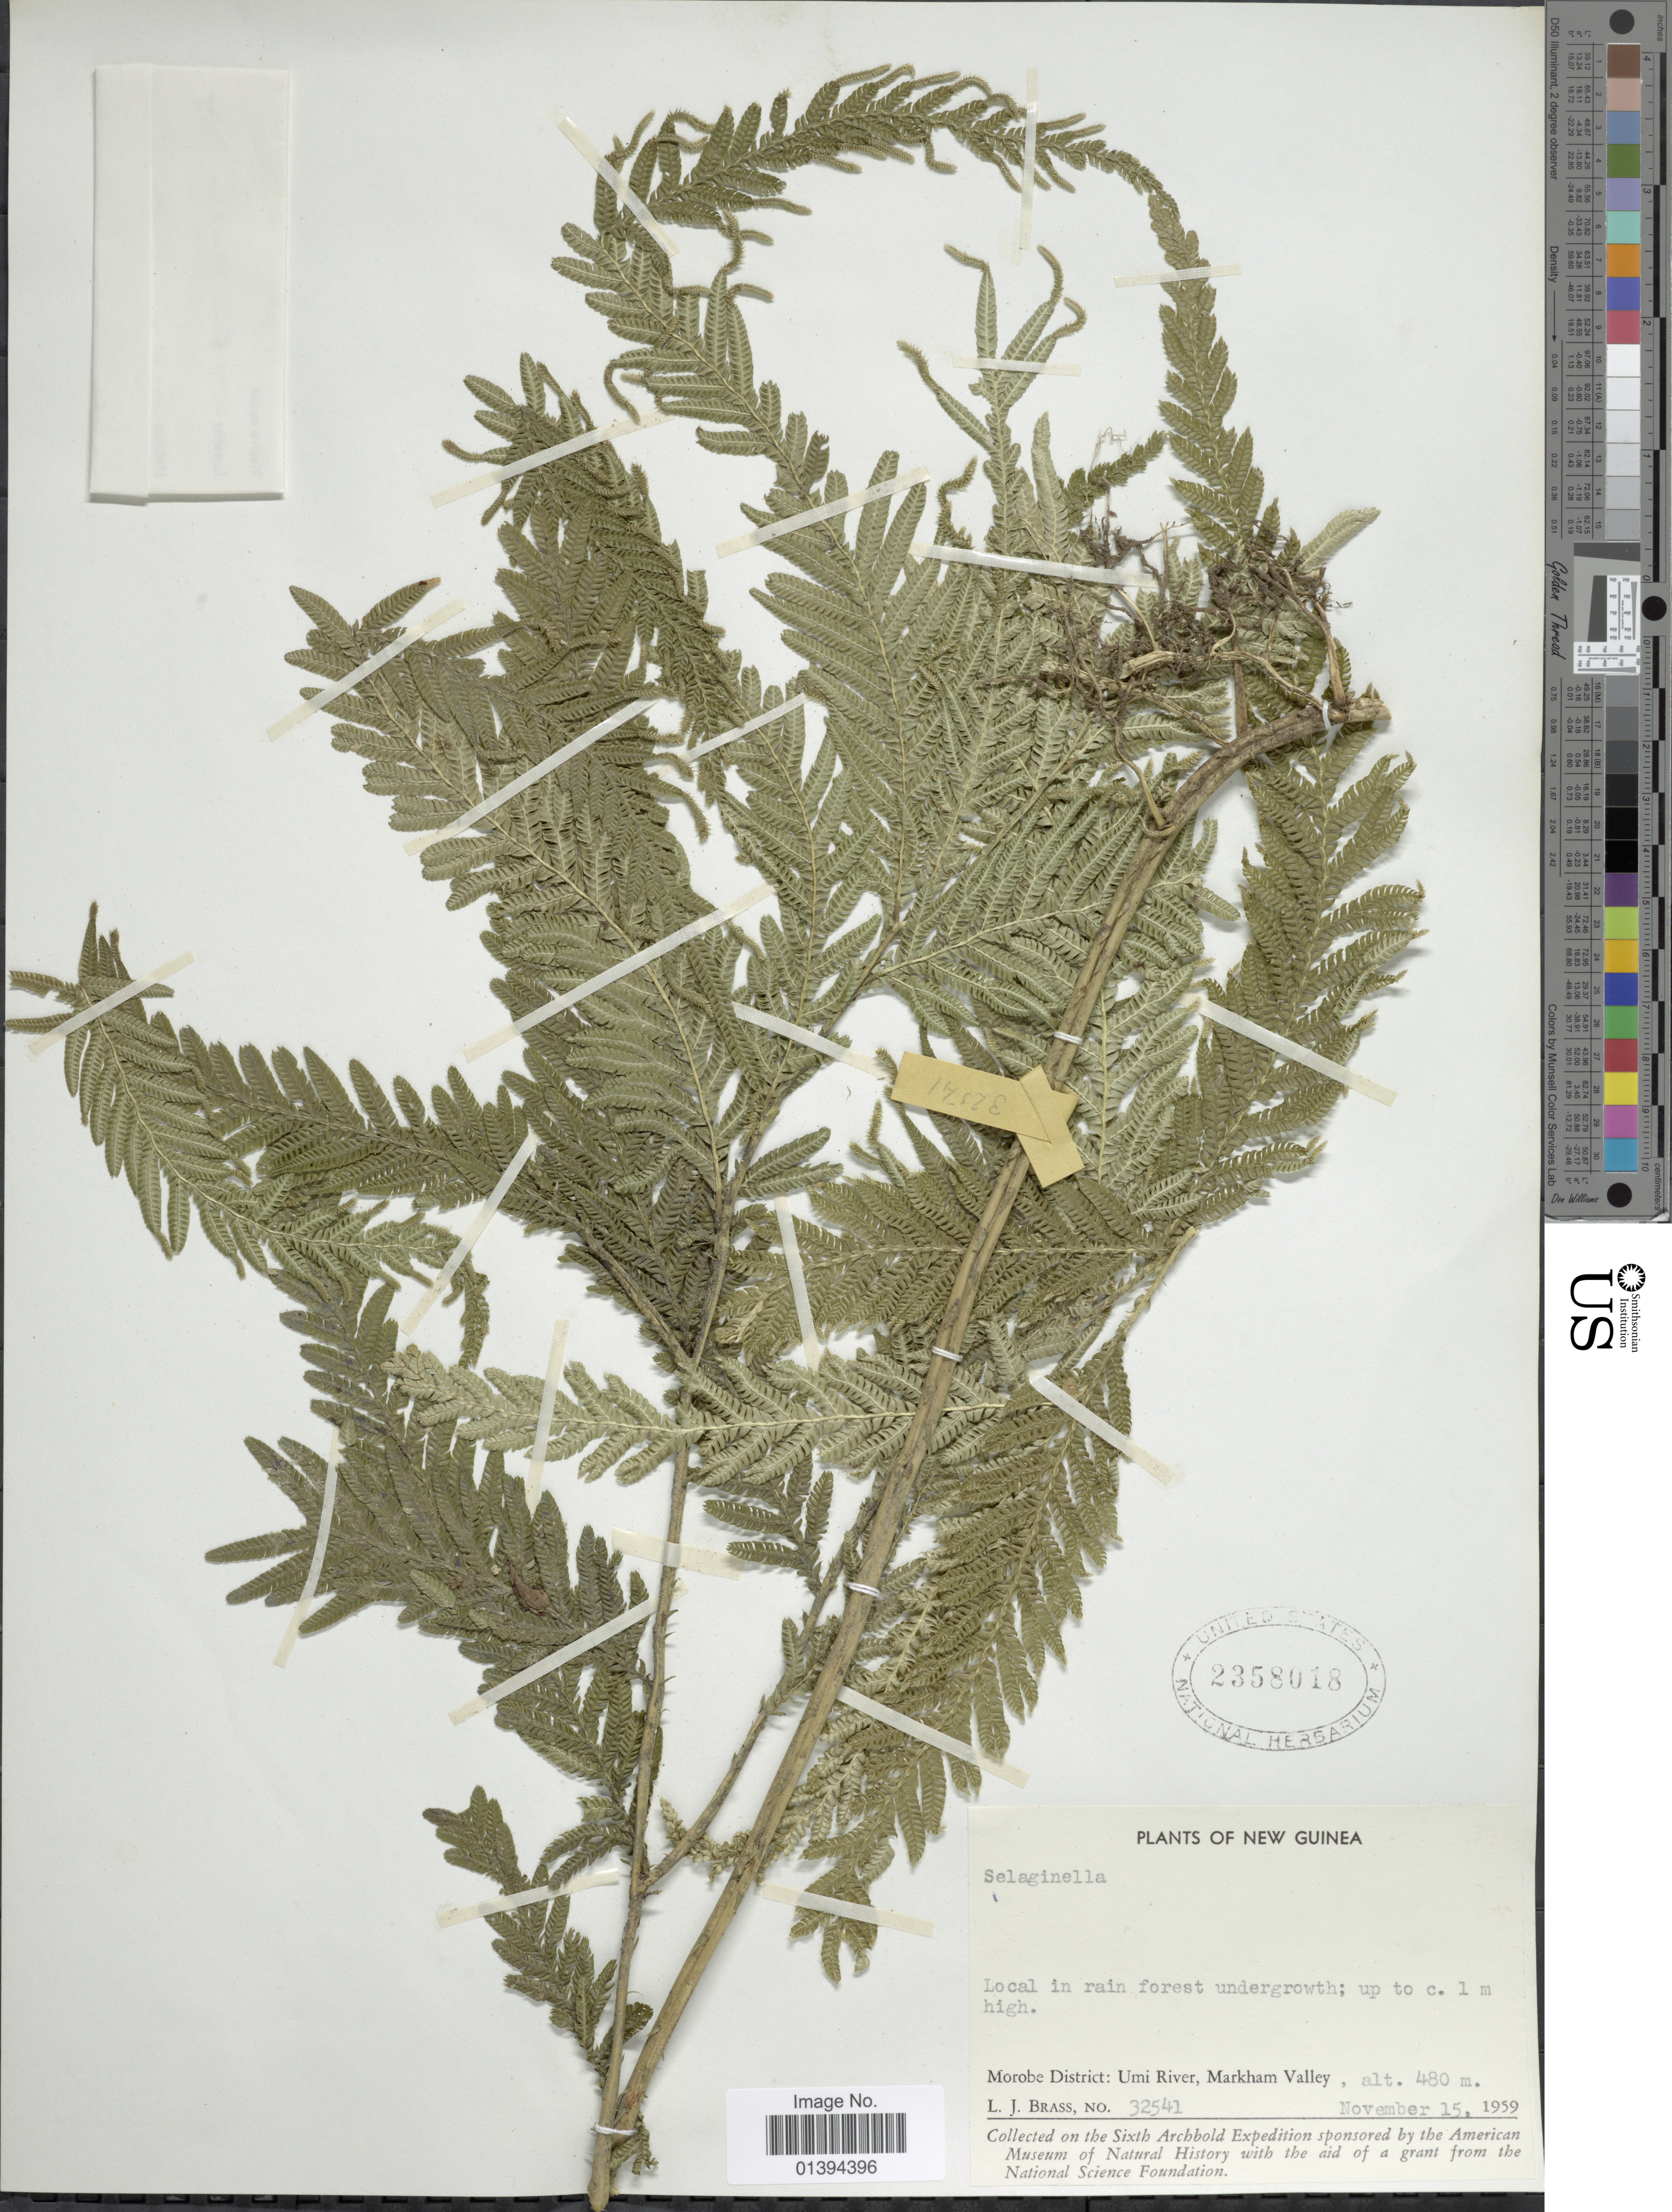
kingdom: Plantae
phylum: Tracheophyta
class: Lycopodiopsida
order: Selaginellales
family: Selaginellaceae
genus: Selaginella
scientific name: Selaginella sp.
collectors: L. J. Brass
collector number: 32541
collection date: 1959-11-15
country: Papua New Guinea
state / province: Morobe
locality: Morobe District:Umi River, Markham Valley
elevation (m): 480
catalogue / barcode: US 2358018